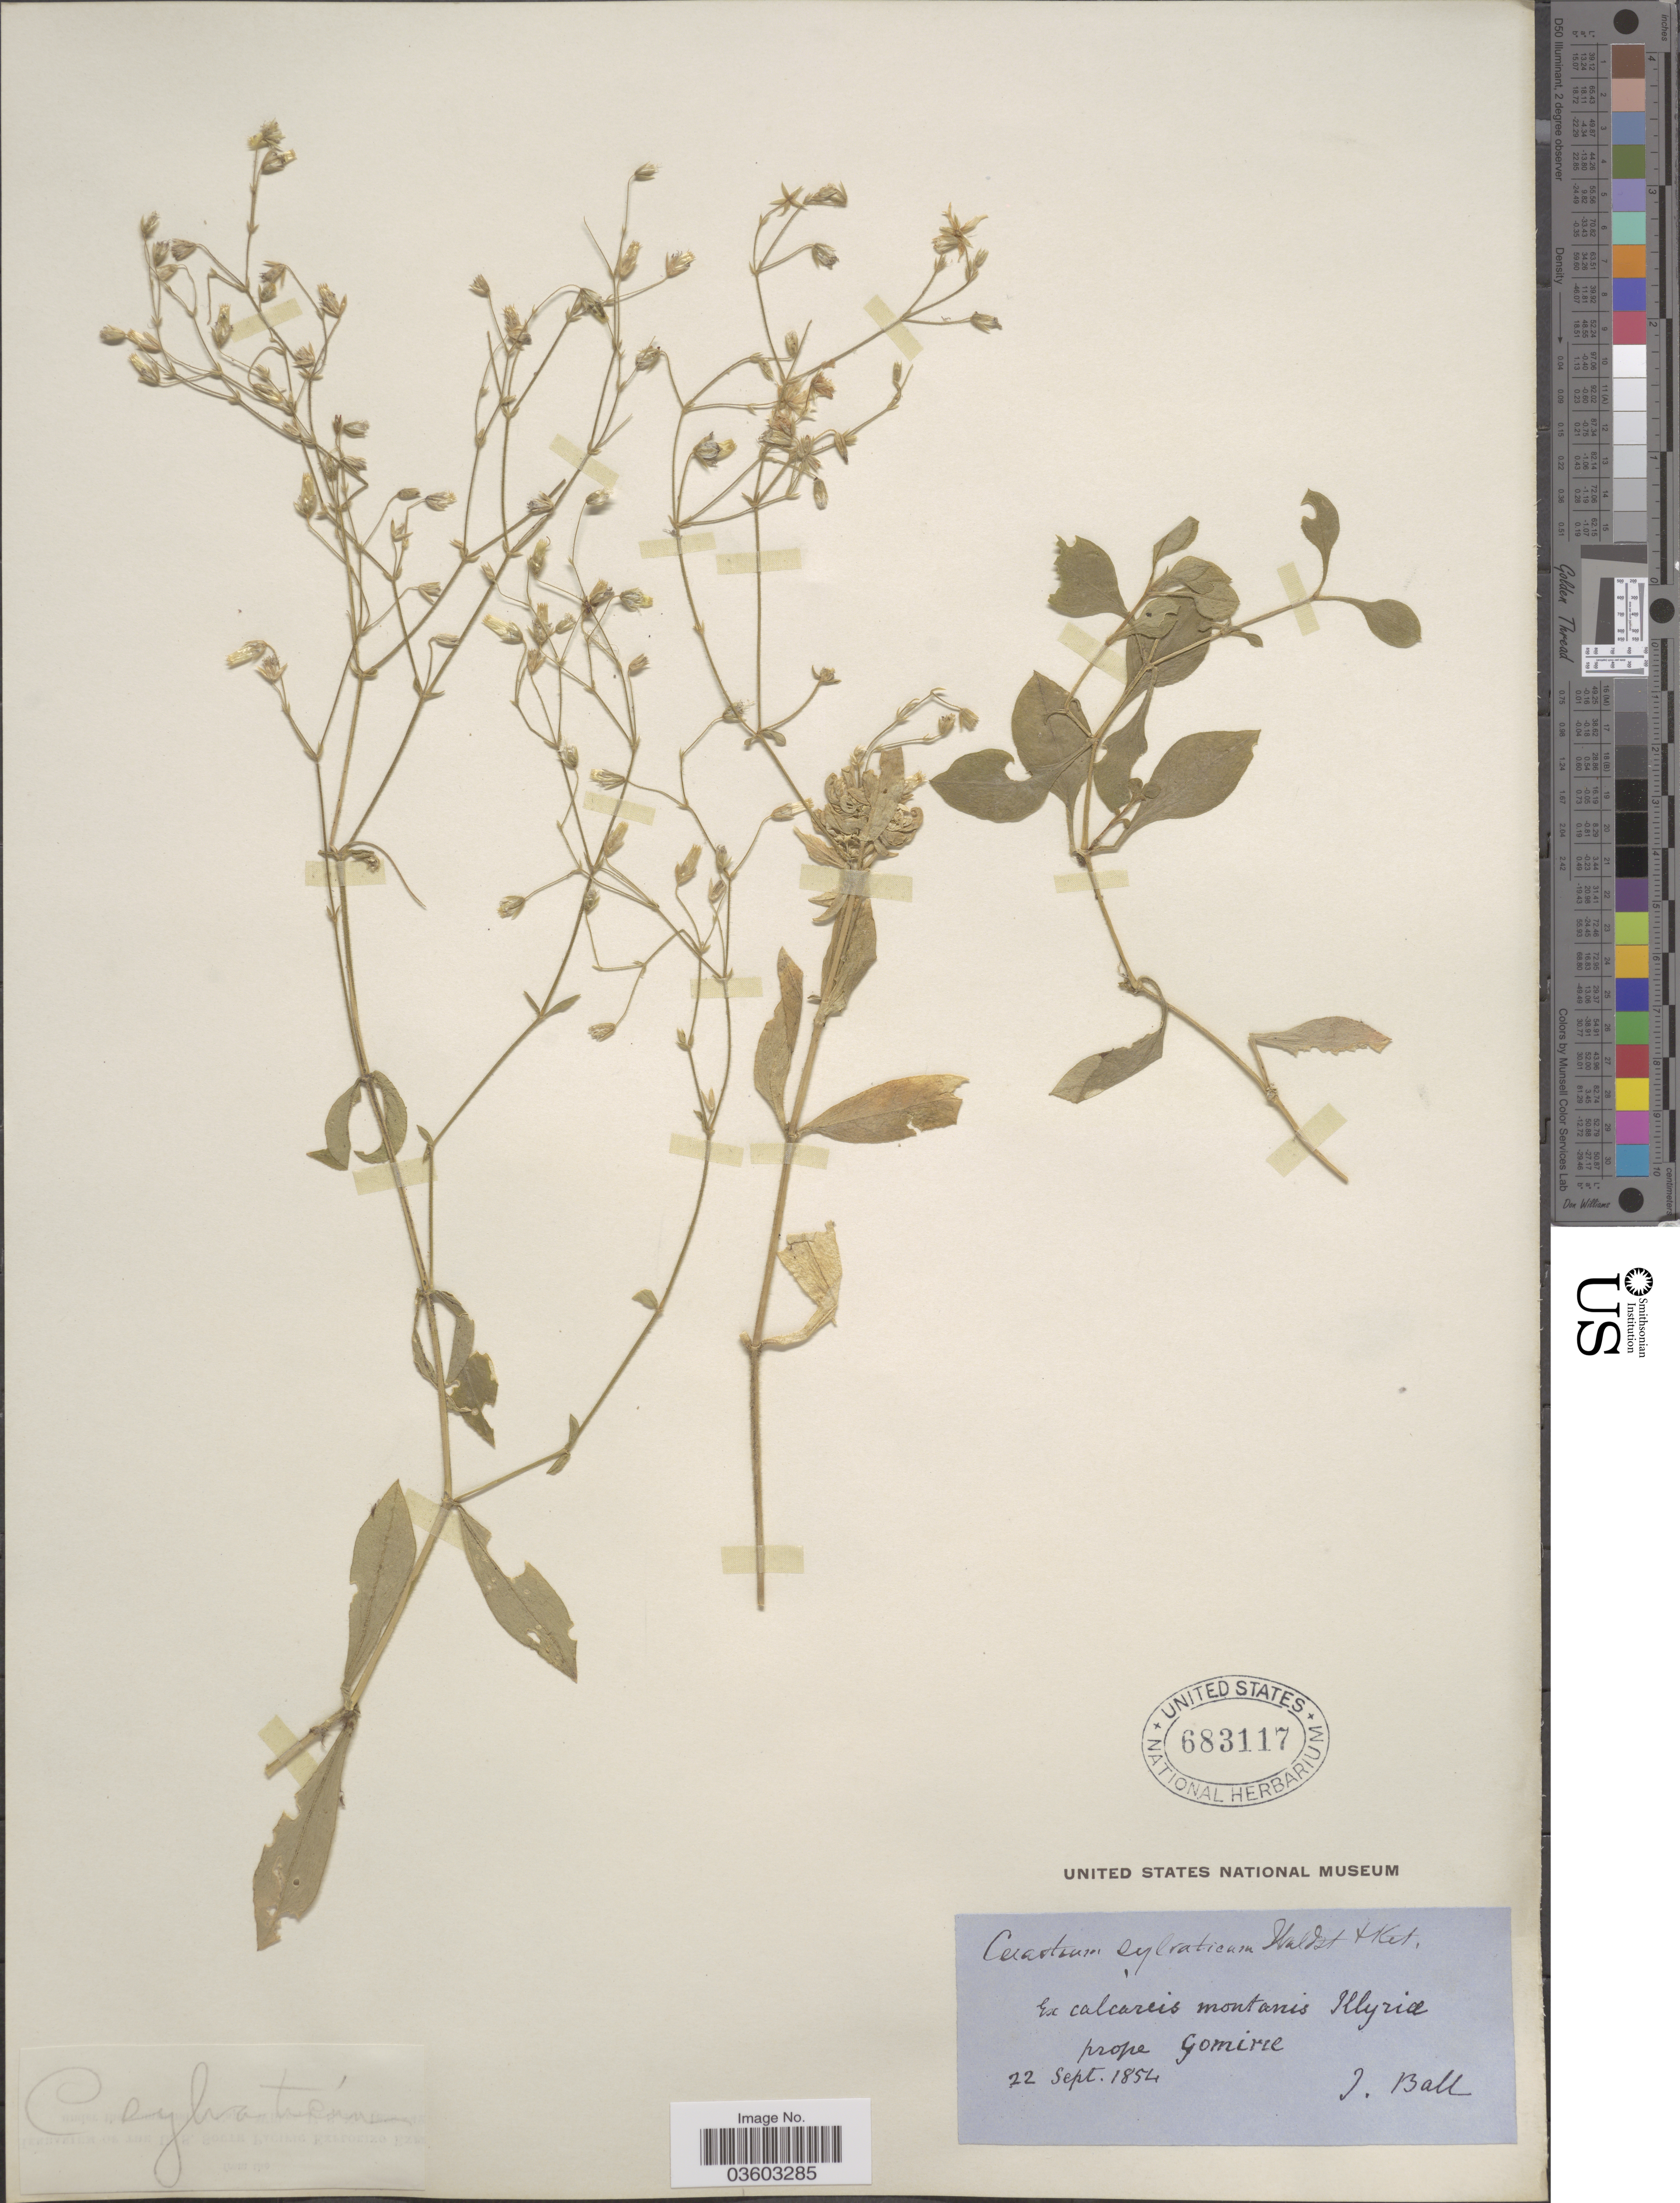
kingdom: Plantae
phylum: Tracheophyta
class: Magnoliopsida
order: Caryophyllales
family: Caryophyllaceae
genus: Cerastium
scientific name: Cerastium silvaticum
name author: Waldst. & Kit. ex Gartner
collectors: J. Ball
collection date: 1854-09-22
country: Croatia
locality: Ex calcareis montanis Illyriæ prope Gomirie.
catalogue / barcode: US 683117